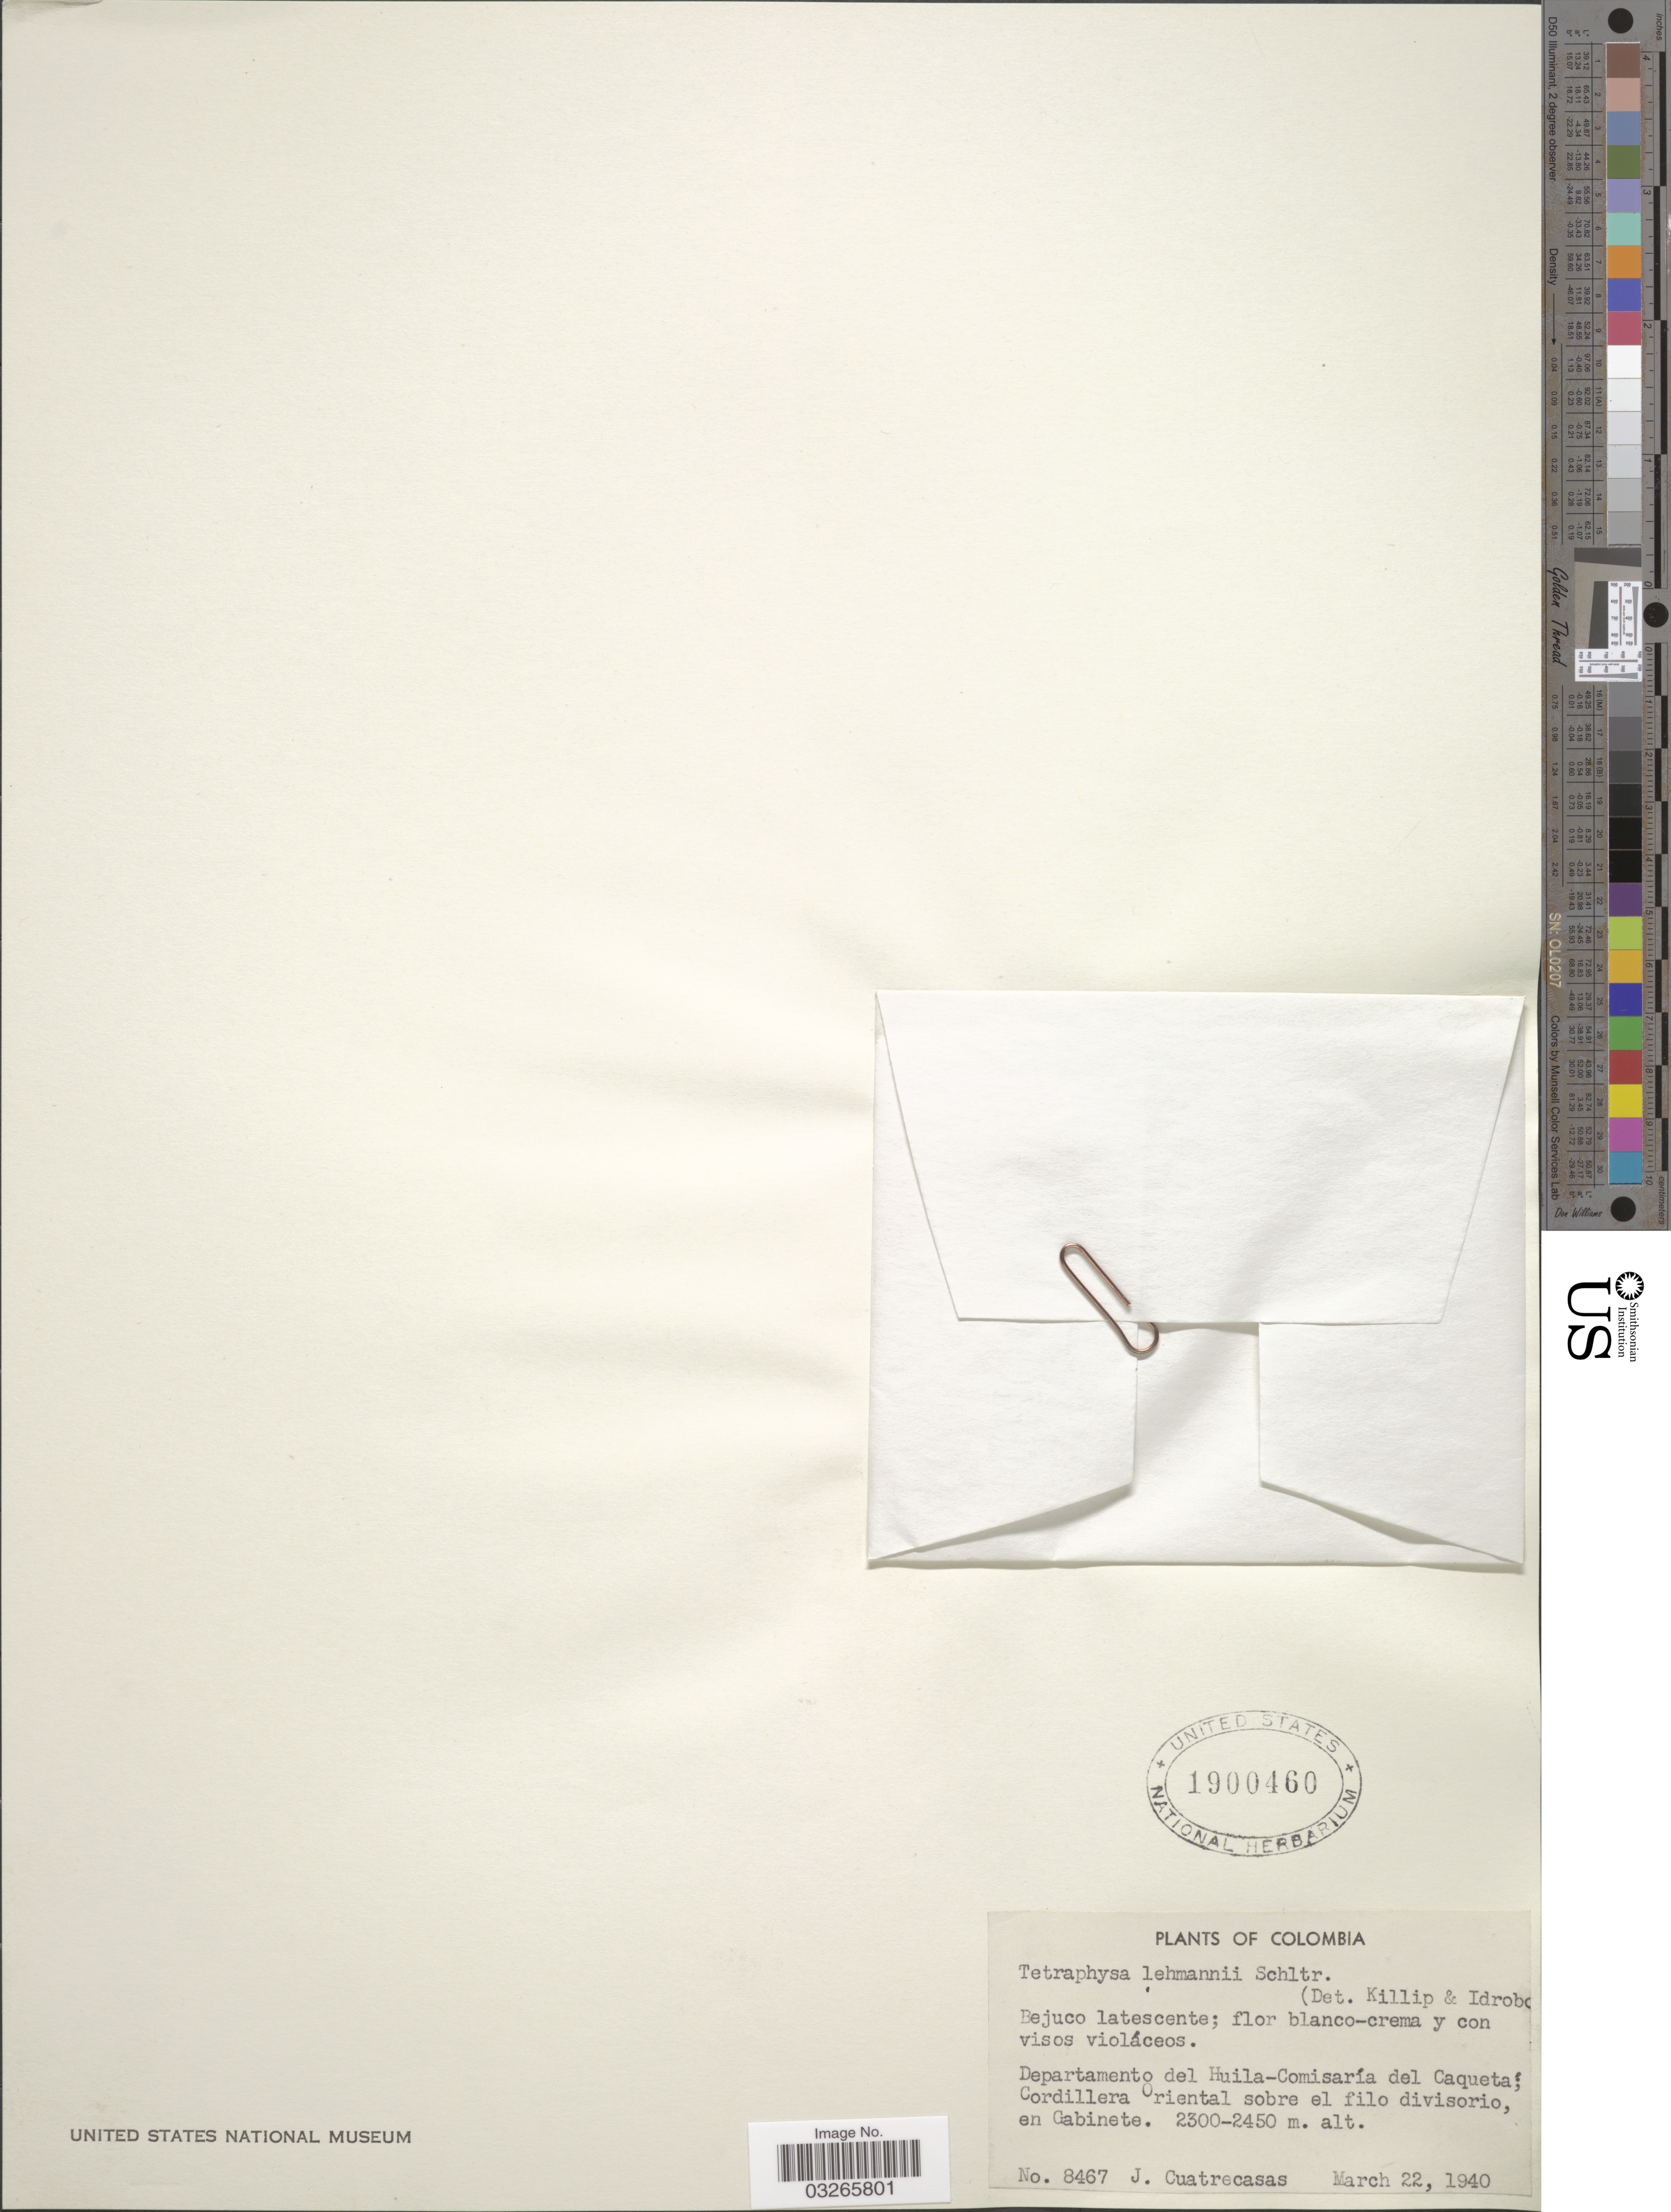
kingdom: Plantae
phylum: Tracheophyta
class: Magnoliopsida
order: Gentianales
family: Apocynaceae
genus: Sarcostemma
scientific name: Sarcostemma lehmannii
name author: (Schltr.) R.W. Holm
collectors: J. Cuatrecasas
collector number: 8467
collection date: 1940-03-22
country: Colombia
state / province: Huila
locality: Departamento del Huila-Comisaría del Caqueta; Cordillera Oriental sobre el filo divisorio, en Gabinete.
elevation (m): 2300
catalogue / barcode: US 1900460